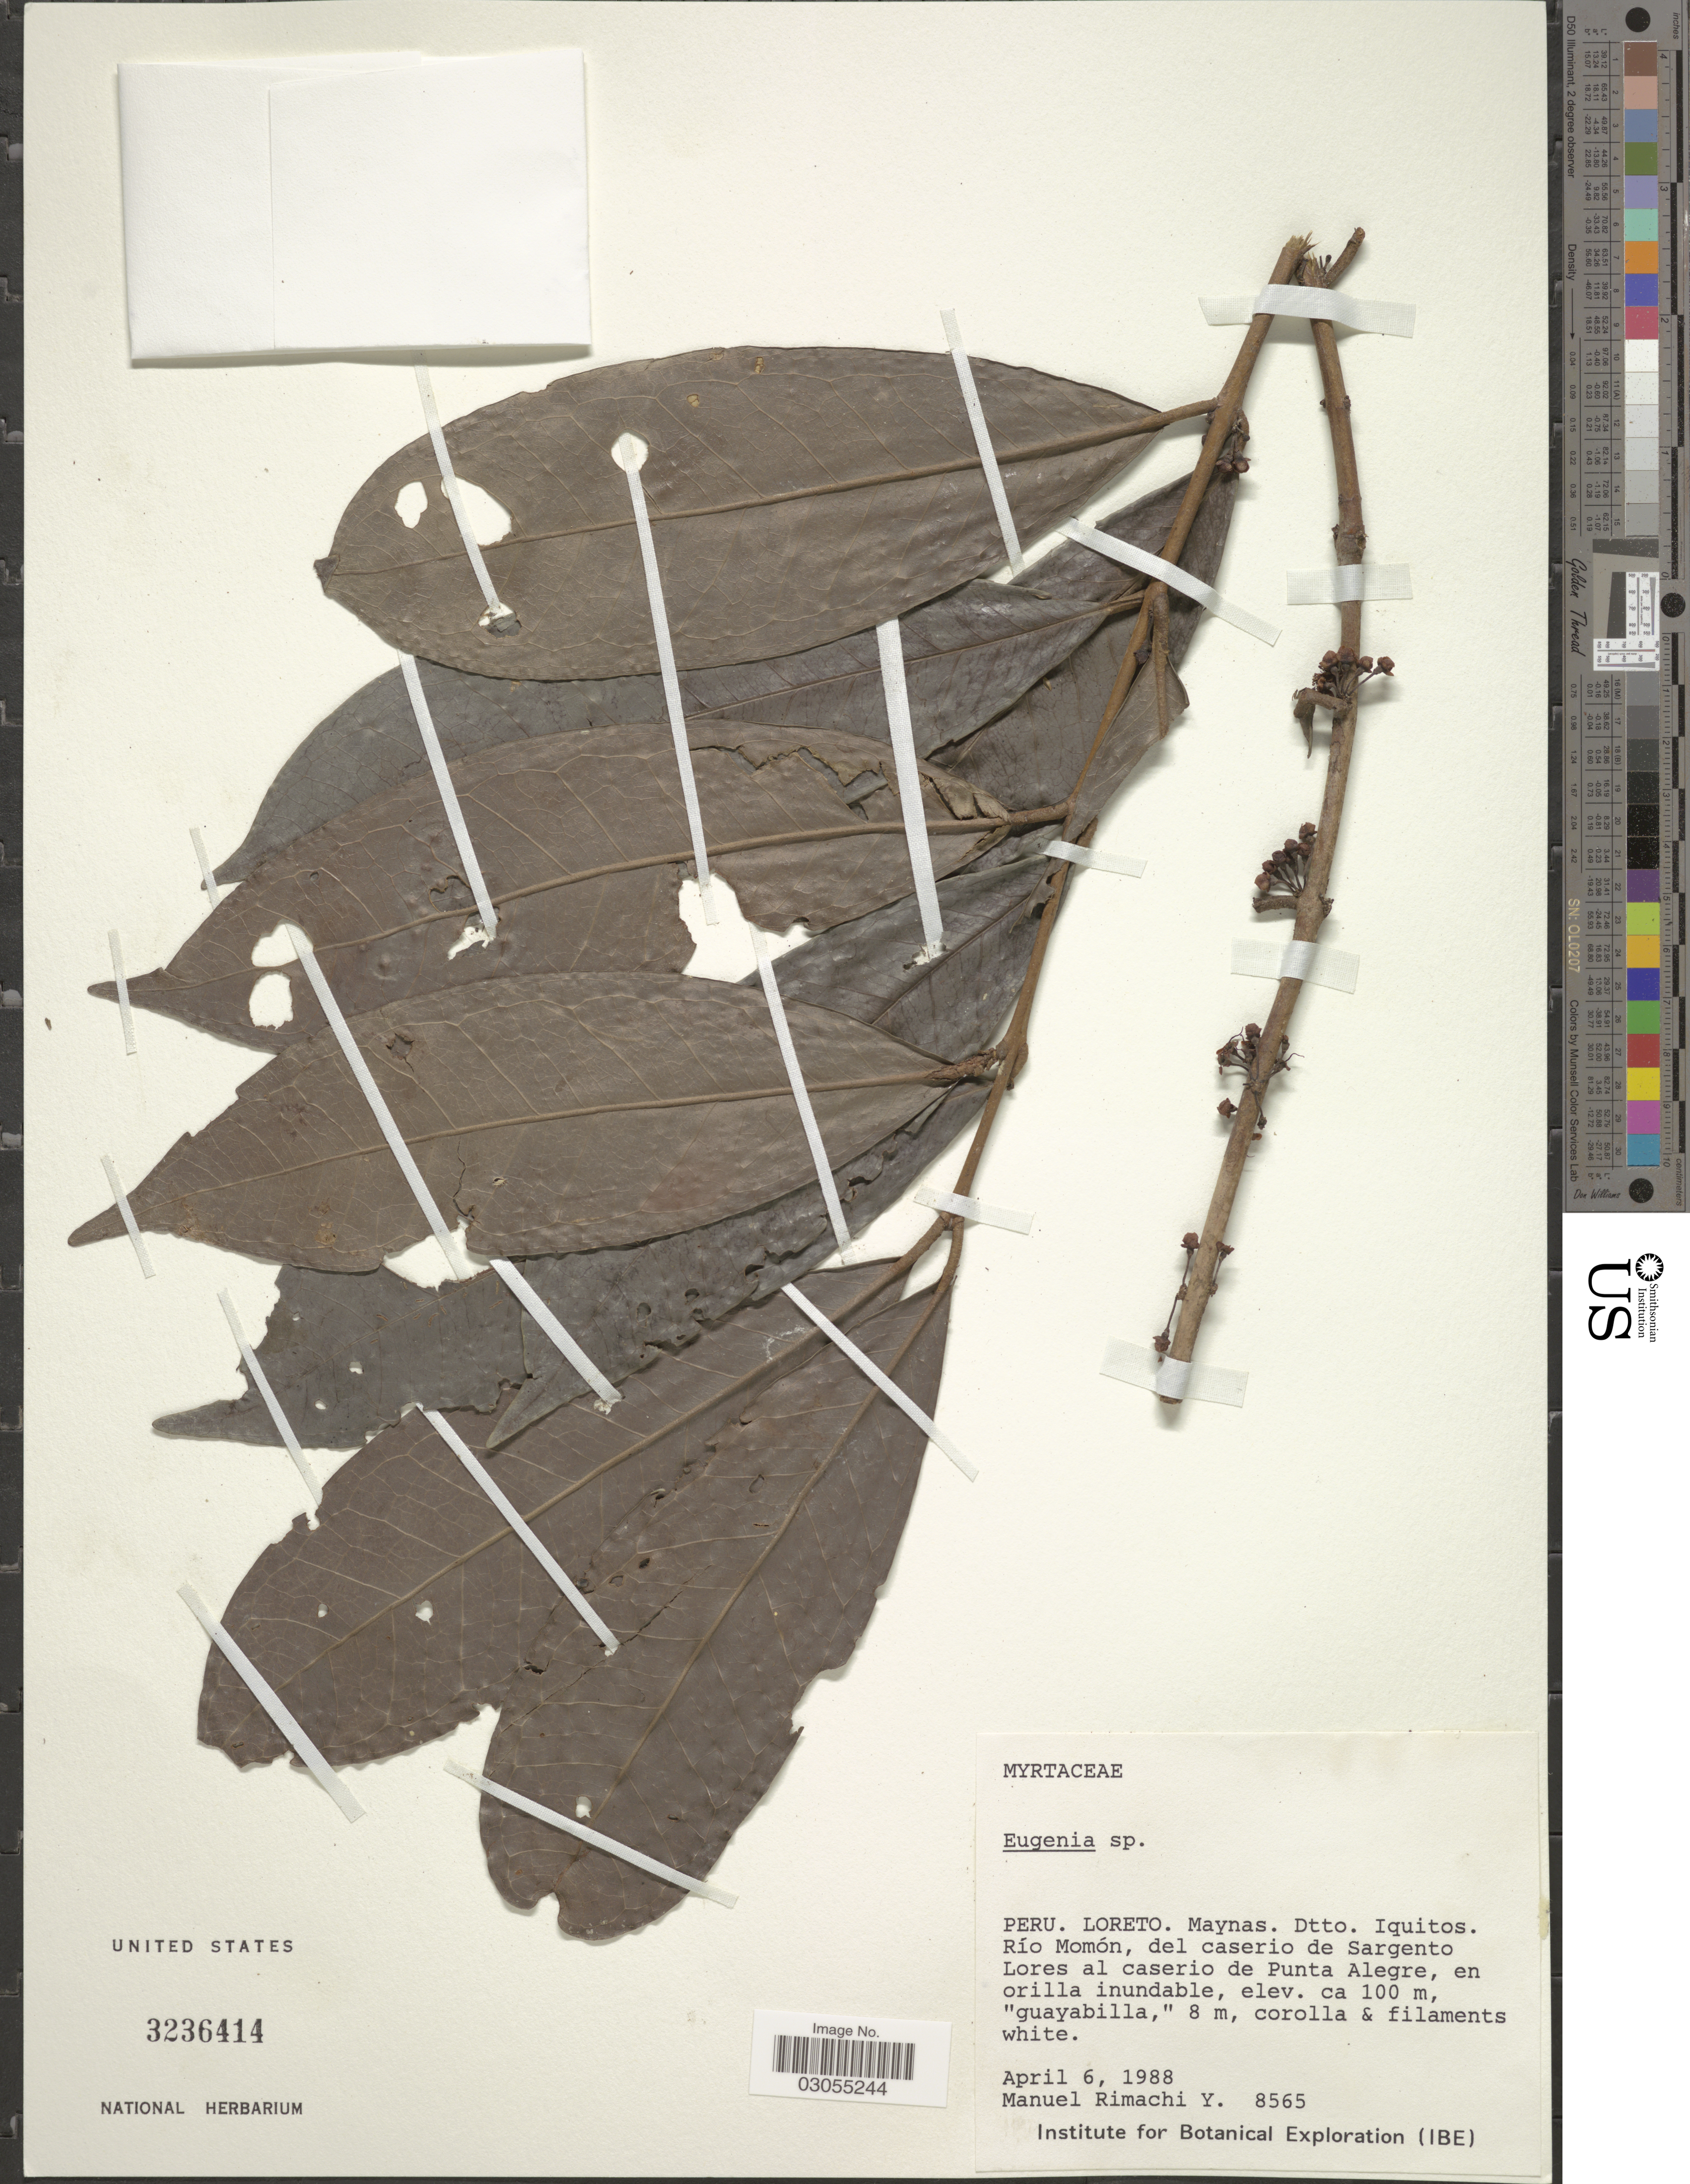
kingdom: Plantae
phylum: Tracheophyta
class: Magnoliopsida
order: Myrtales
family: Myrtaceae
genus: Eugenia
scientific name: Eugenia sp.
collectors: M. Rimachi Y.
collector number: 8565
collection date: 1988-04-06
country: Peru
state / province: Loreto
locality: Maynas. Dtto. Iquitos, Río Momón, del caserio de Sargento Lores al caserio de Punta Alegre, en orilla inundable.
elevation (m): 100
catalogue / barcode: US 3236414